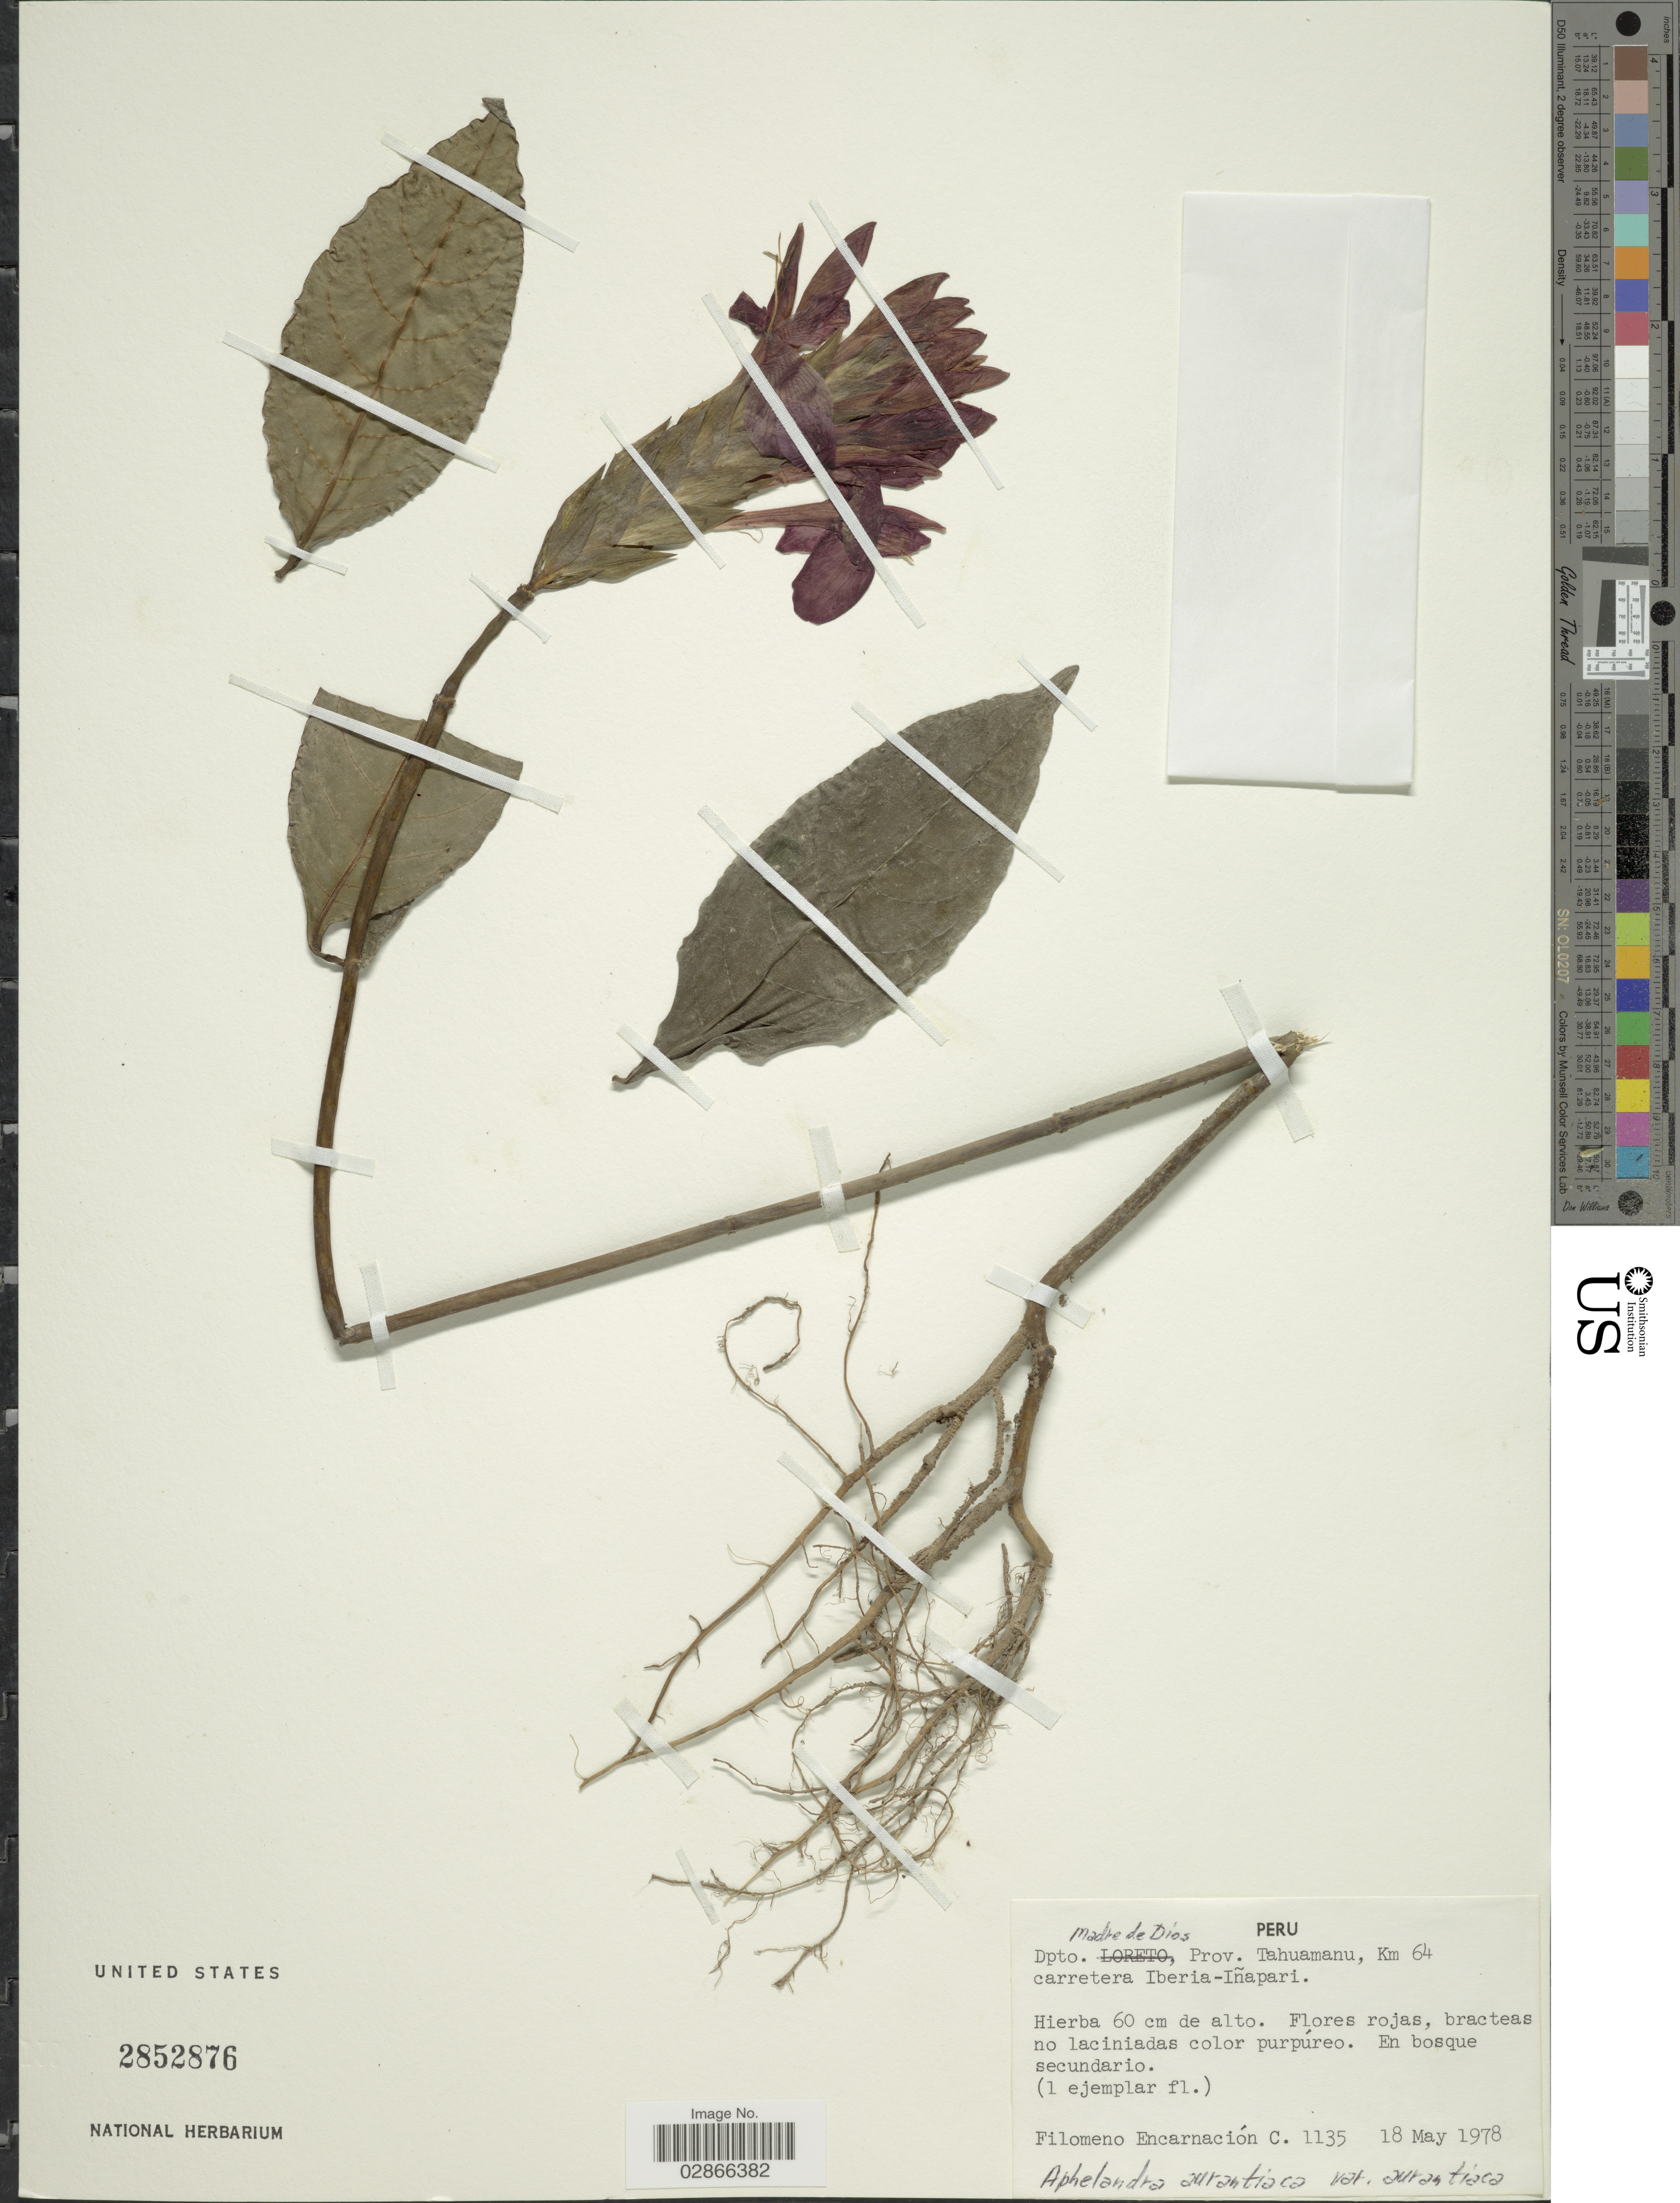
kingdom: Plantae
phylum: Tracheophyta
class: Magnoliopsida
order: Lamiales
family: Acanthaceae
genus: Aphelandra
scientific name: Aphelandra aurantiaca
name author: (Scheidw.) Lindl.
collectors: F. Encarnación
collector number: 1135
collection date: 1978-05-18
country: Peru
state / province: Madre de Dios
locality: Dpto. Madre de Dios. Prov. Tahuamanu, Km 64 carretera Iberia-Iñapari.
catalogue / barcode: US 2852876